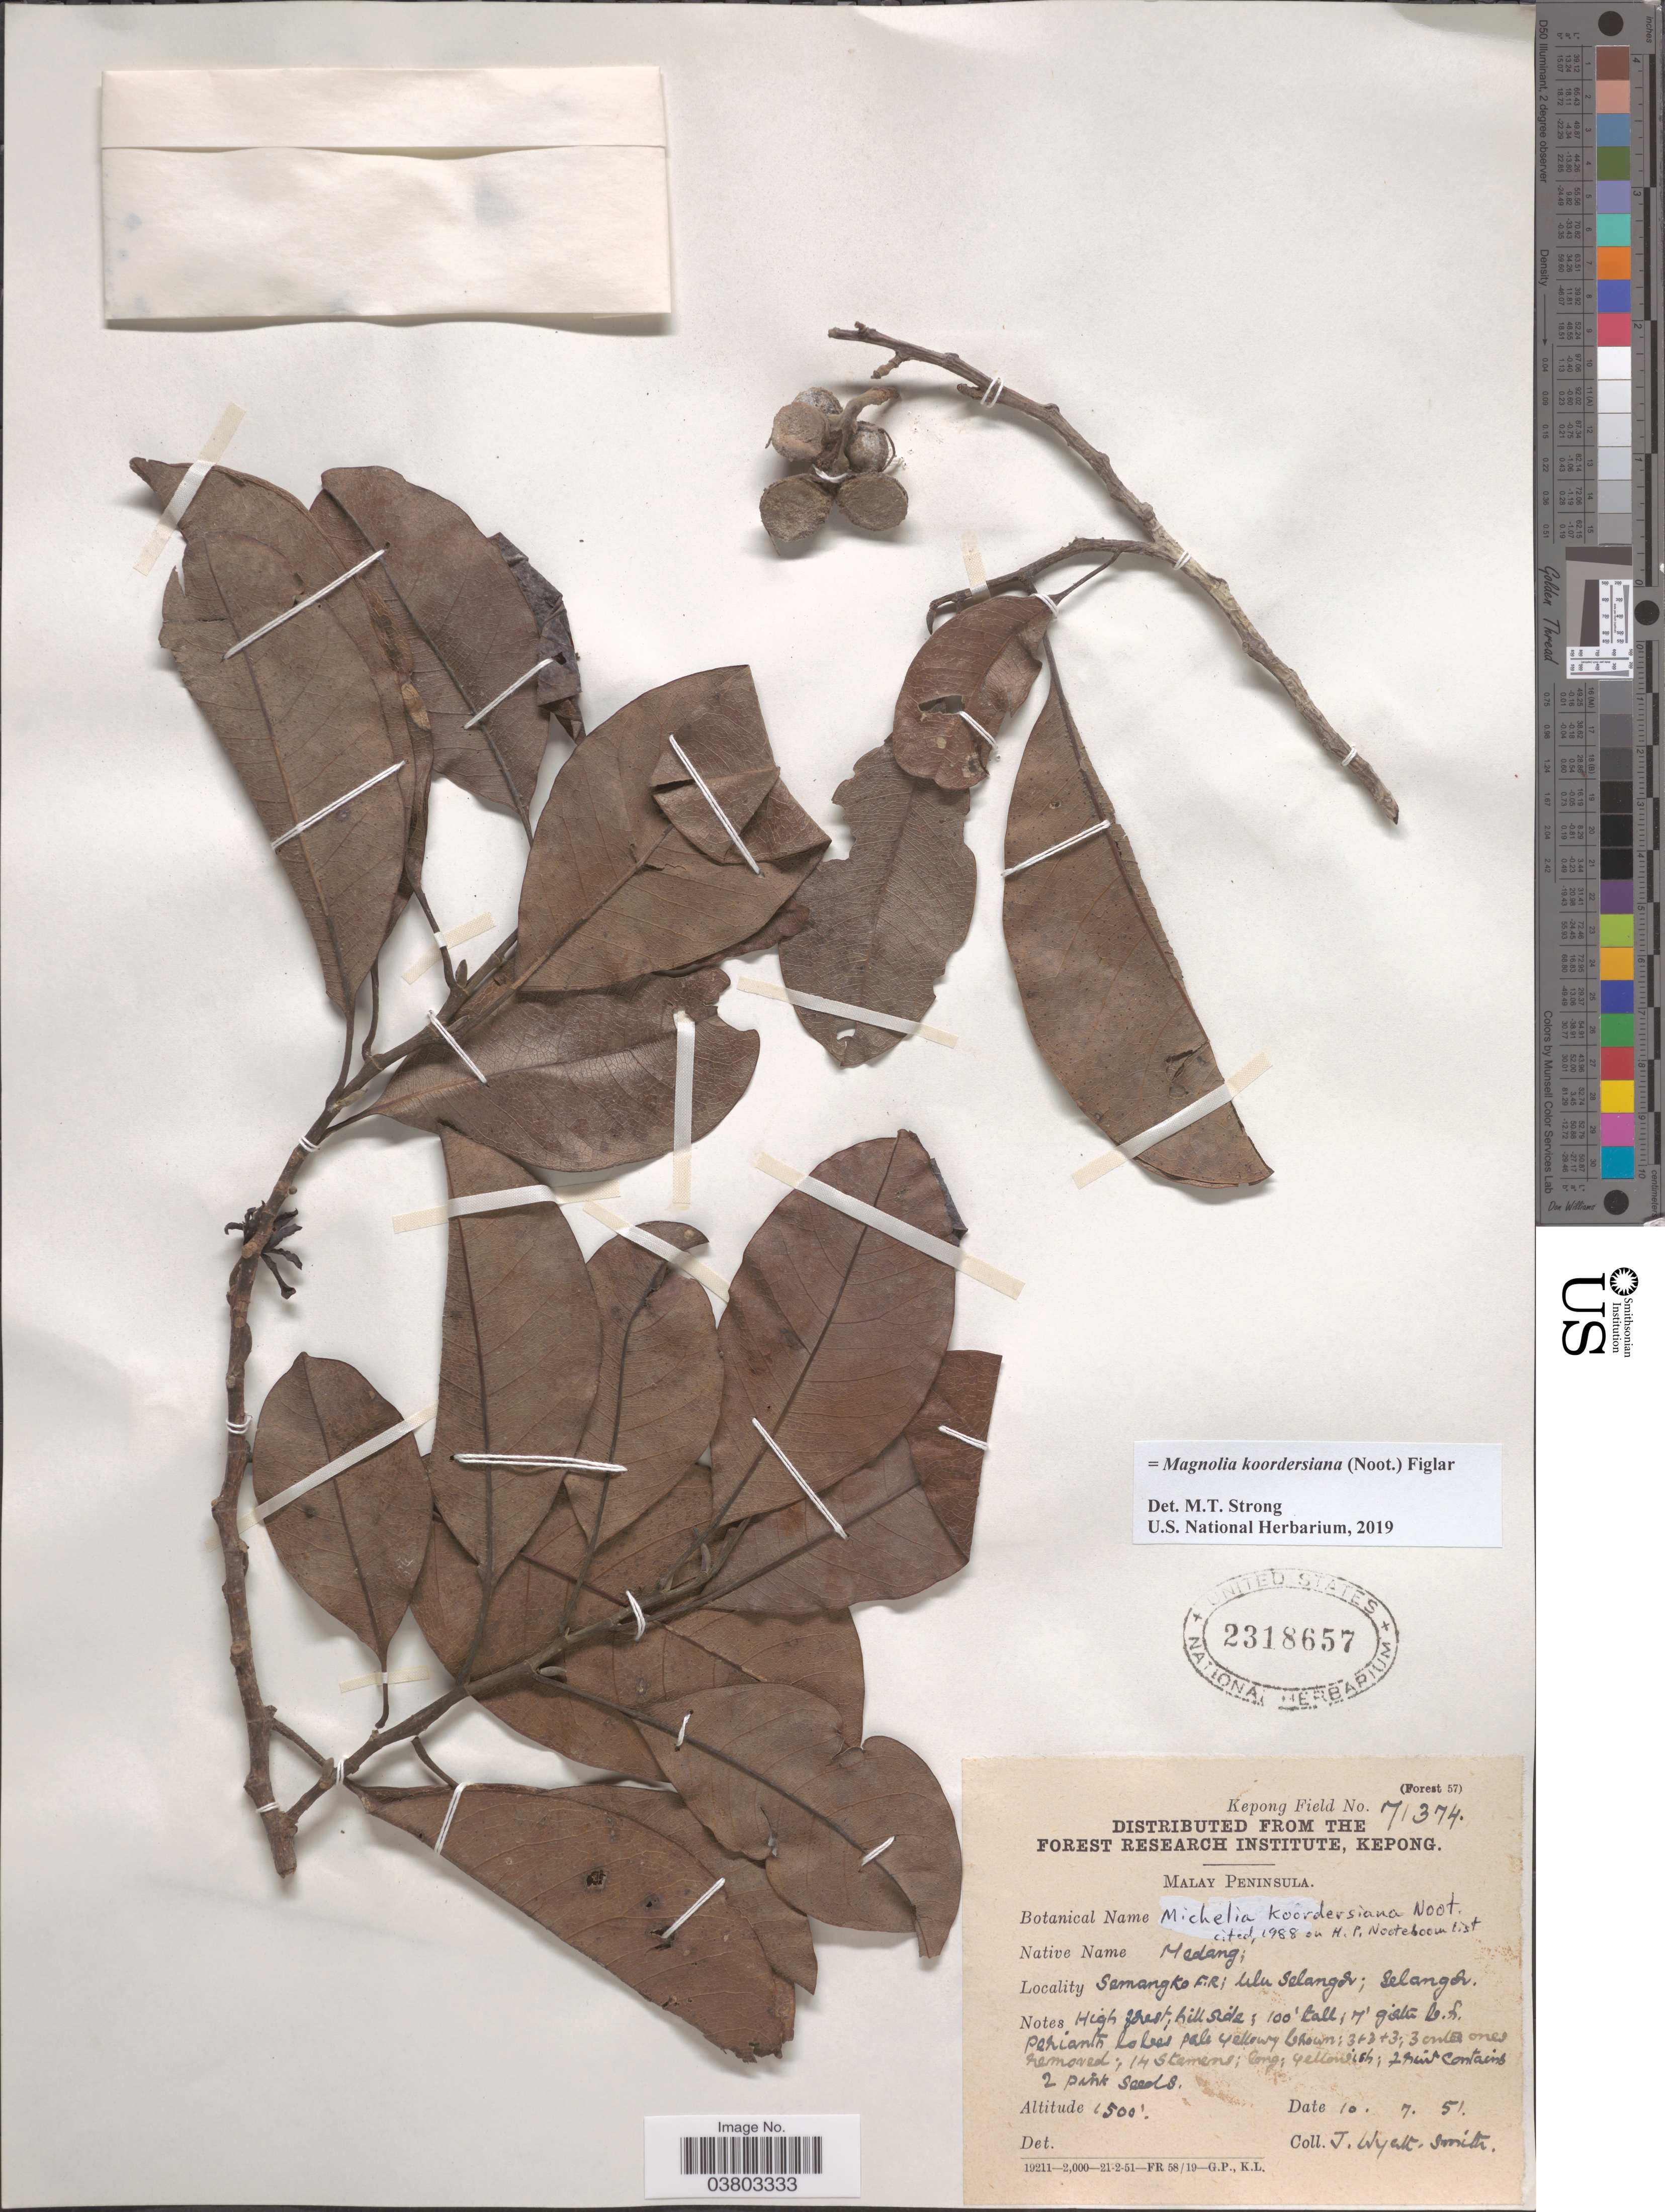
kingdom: Plantae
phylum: Tracheophyta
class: Magnoliopsida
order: Magnoliales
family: Magnoliaceae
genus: Magnolia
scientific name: Magnolia koordersiana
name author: (Noot.) Figlar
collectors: J. Wyatt-Smith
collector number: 71374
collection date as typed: Transcribed d/m/y: 10/7/51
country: Malaysia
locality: Malay Peninsula. Semangko F.R.; Ulu Selangor; Selangor.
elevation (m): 457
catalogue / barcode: US 2318657